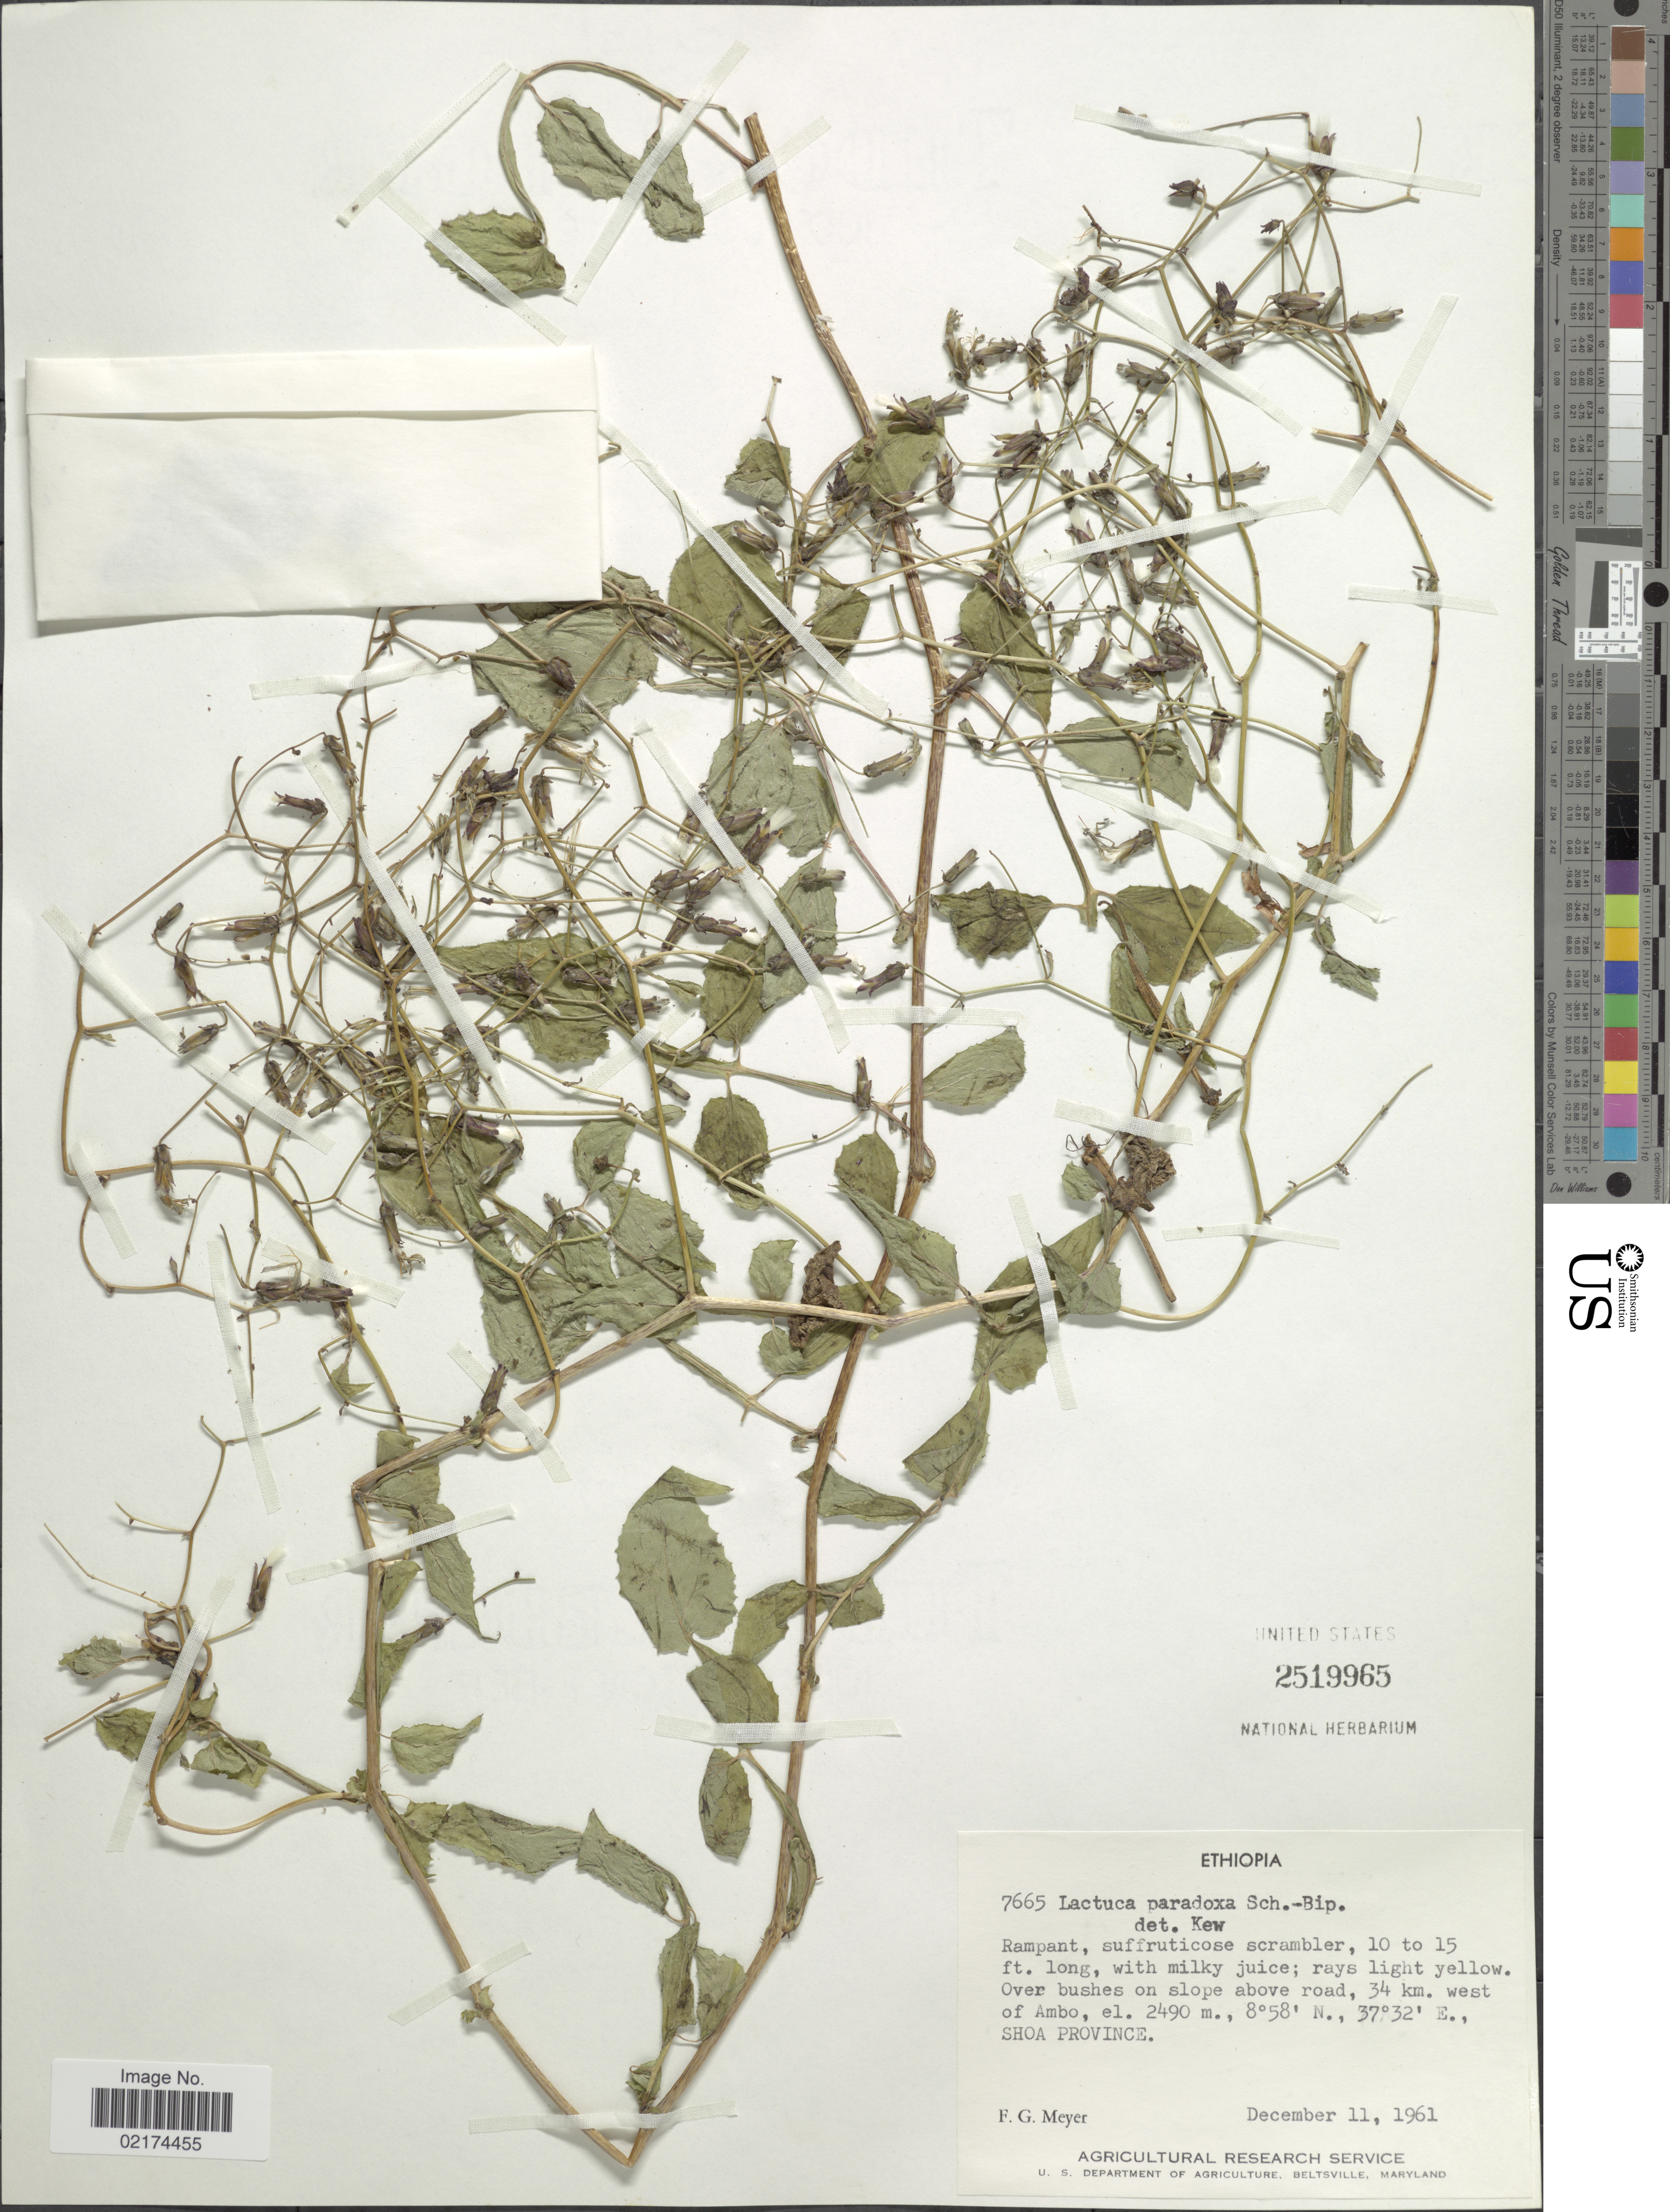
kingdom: Plantae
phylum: Tracheophyta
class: Magnoliopsida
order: Asterales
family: Asteraceae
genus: Lactuca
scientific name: Lactuca paradoxa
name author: Sch. Bip. ex A. Rich.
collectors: F. G. Meyer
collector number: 7665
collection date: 1961-12-11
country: Ethiopia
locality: Over bushes on slope above road, 34 km. west of Ambo, Shoa Province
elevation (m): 2490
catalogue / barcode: US 2519965